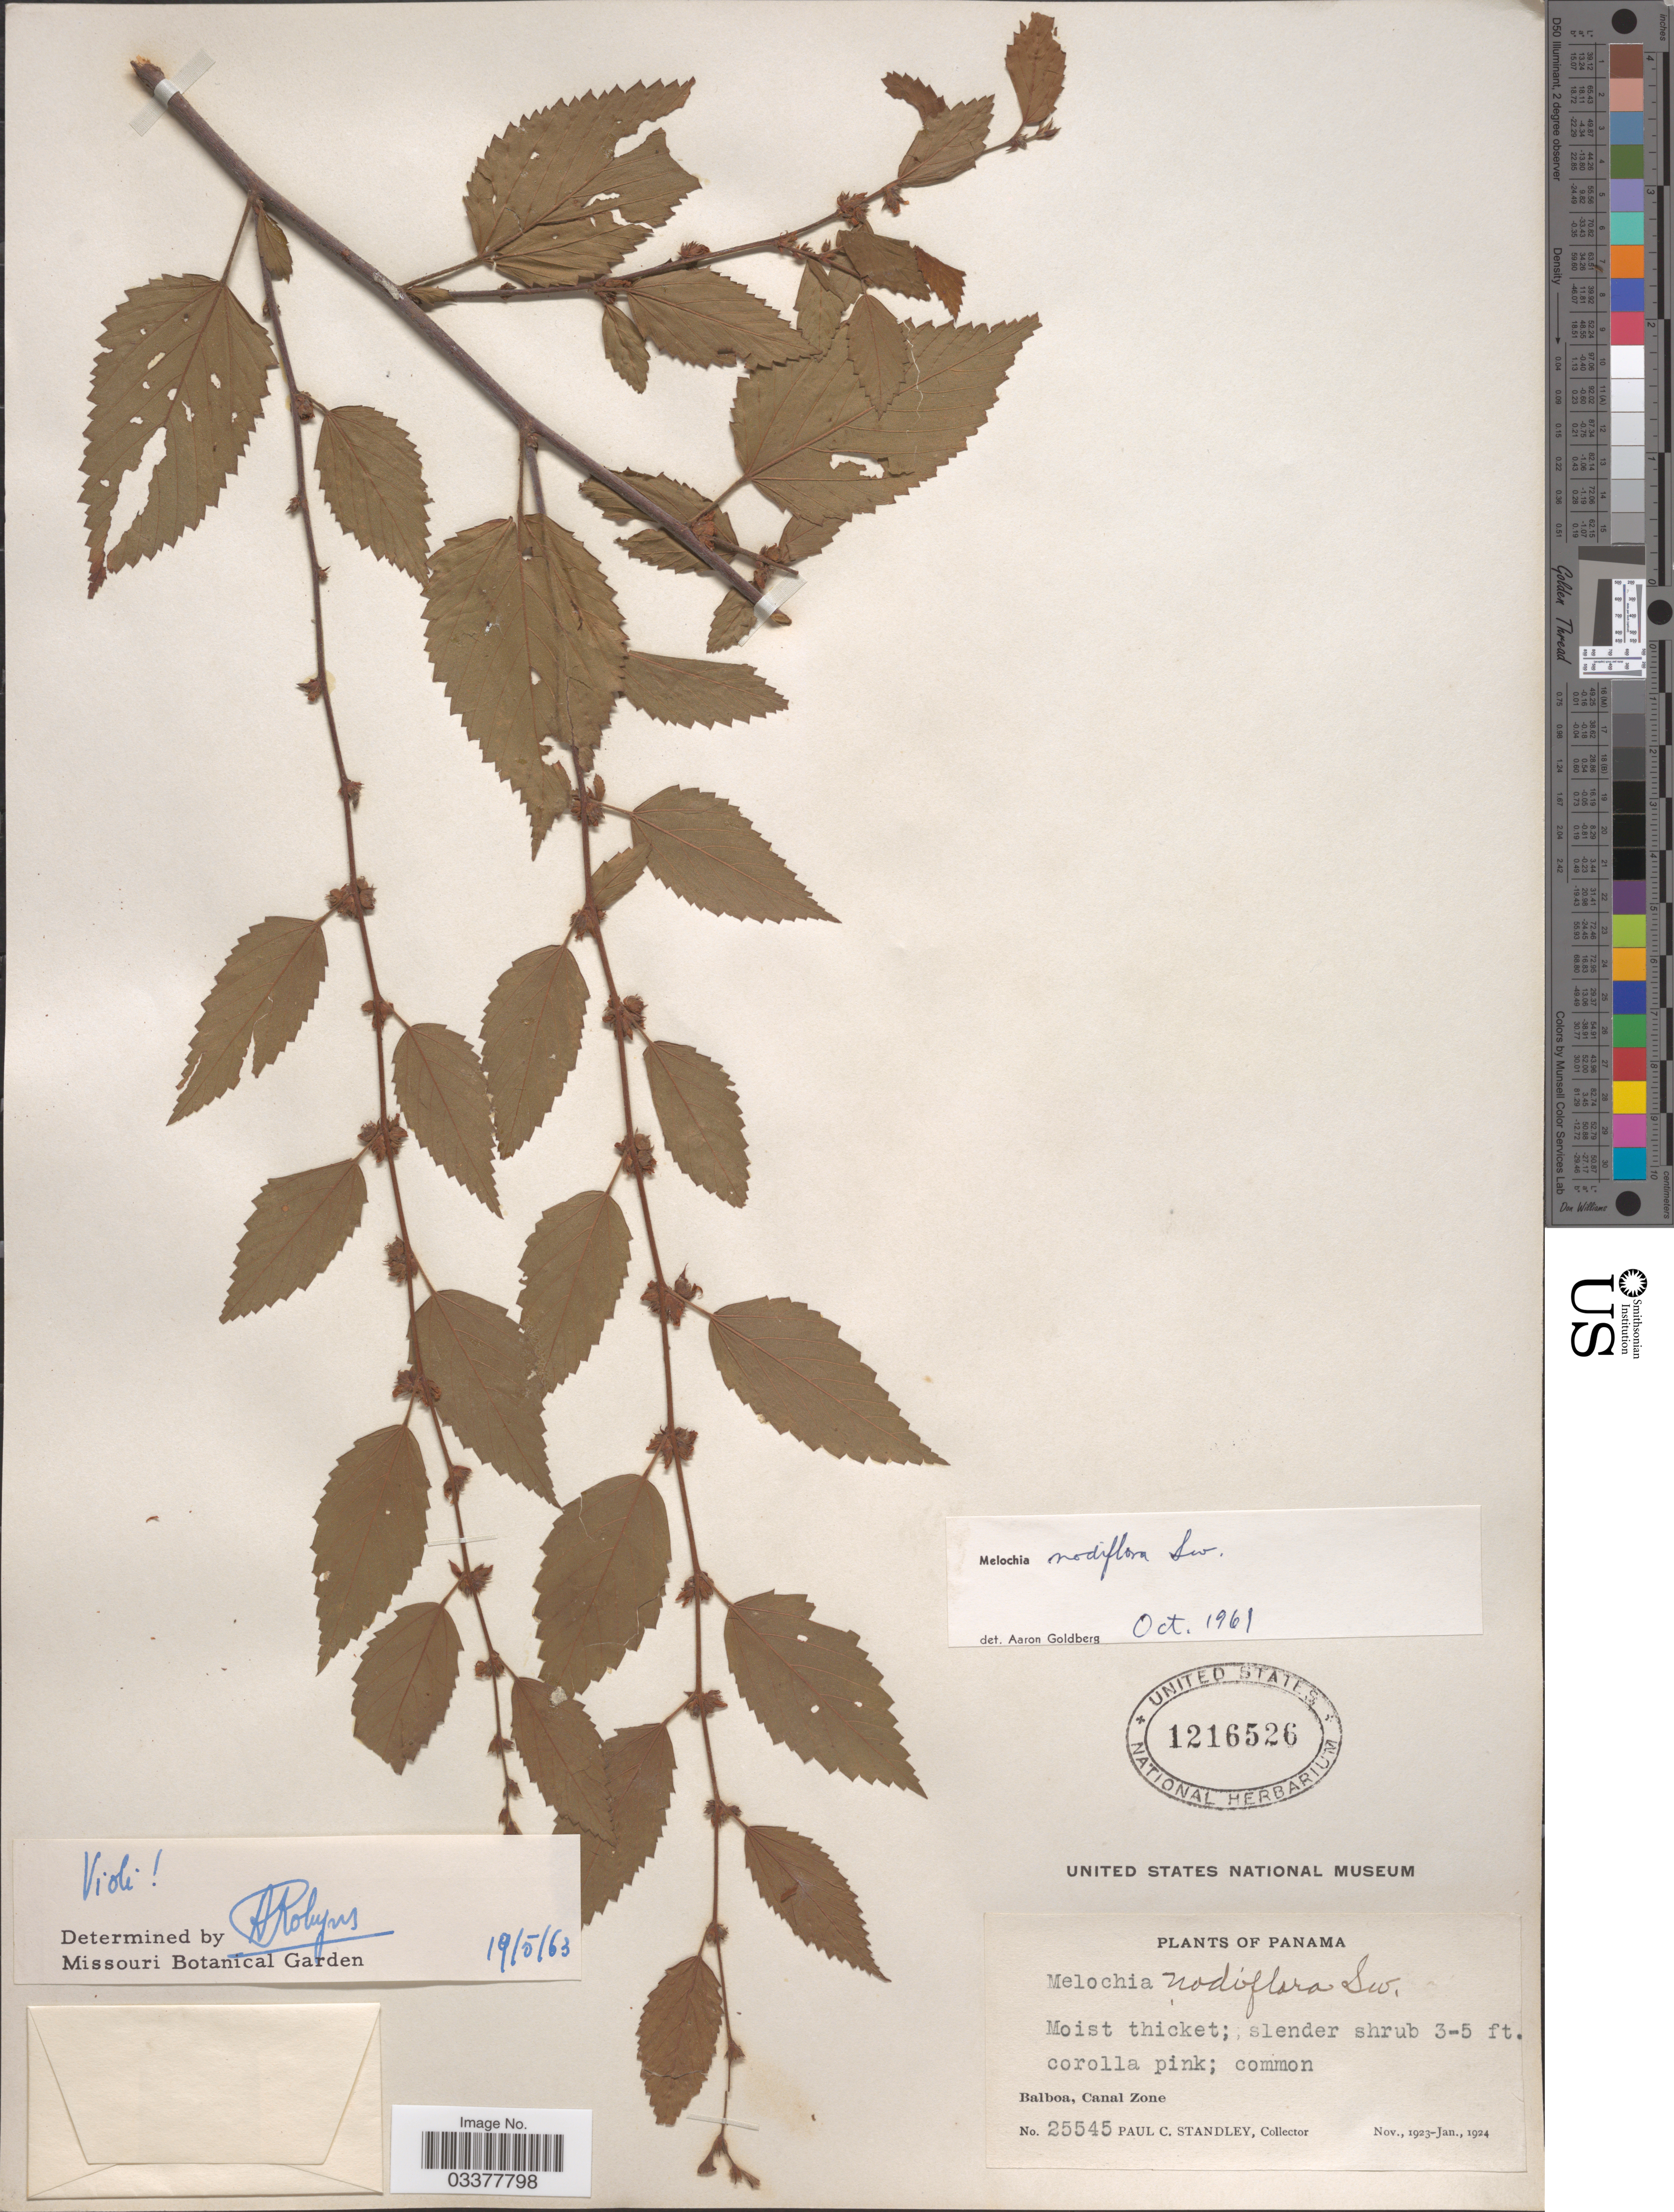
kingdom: Plantae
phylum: Tracheophyta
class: Magnoliopsida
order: Malvales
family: Malvaceae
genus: Melochia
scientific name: Melochia nodiflora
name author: Sw.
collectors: P. C. Standley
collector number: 25545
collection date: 1923-11/1924-01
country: Panama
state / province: Colón / Panamá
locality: Balboa, Canal Zone.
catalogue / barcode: US 1216526